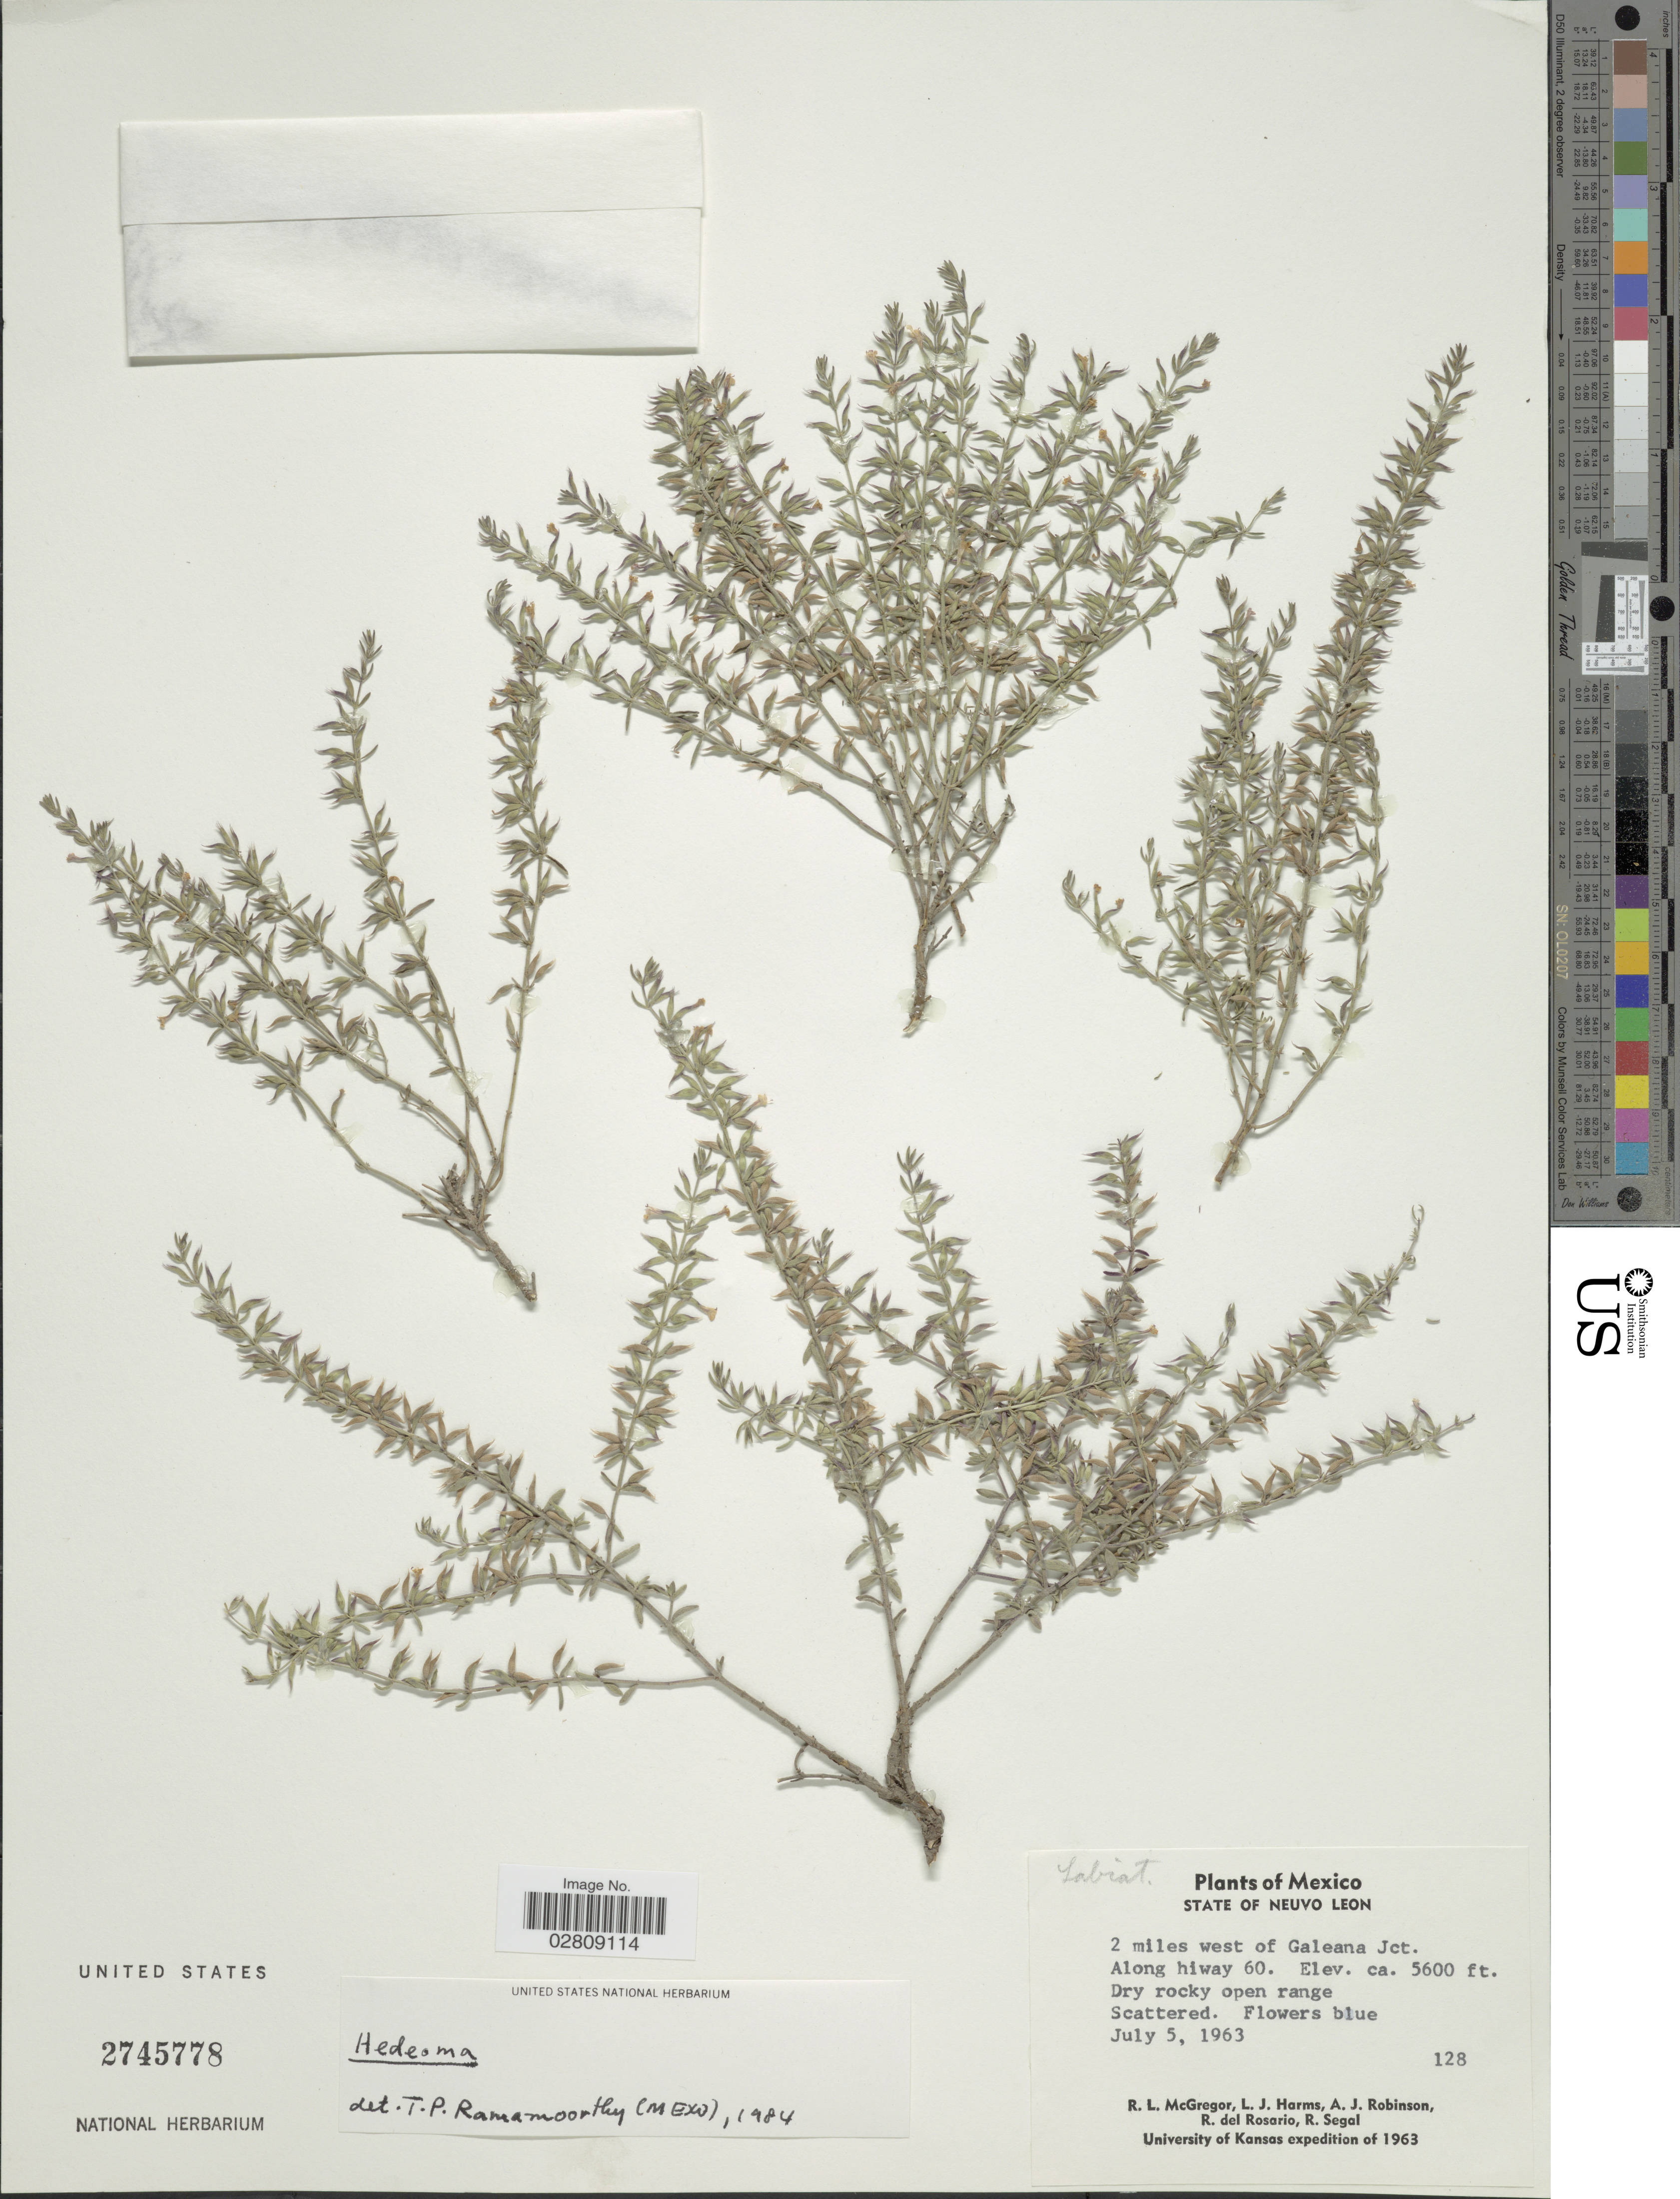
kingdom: Plantae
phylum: Tracheophyta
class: Magnoliopsida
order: Lamiales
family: Lamiaceae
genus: Hedeoma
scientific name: Hedeoma drummondii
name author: Benth.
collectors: R. McGregor, L. Harms, A. J. Robinson, R. del Rosario & R. Segal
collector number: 128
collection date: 1963-07-05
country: Mexico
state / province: Nuevo León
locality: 2 miles west of Galeana Jct. Along hiway 60.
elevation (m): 1707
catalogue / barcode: US 2745778